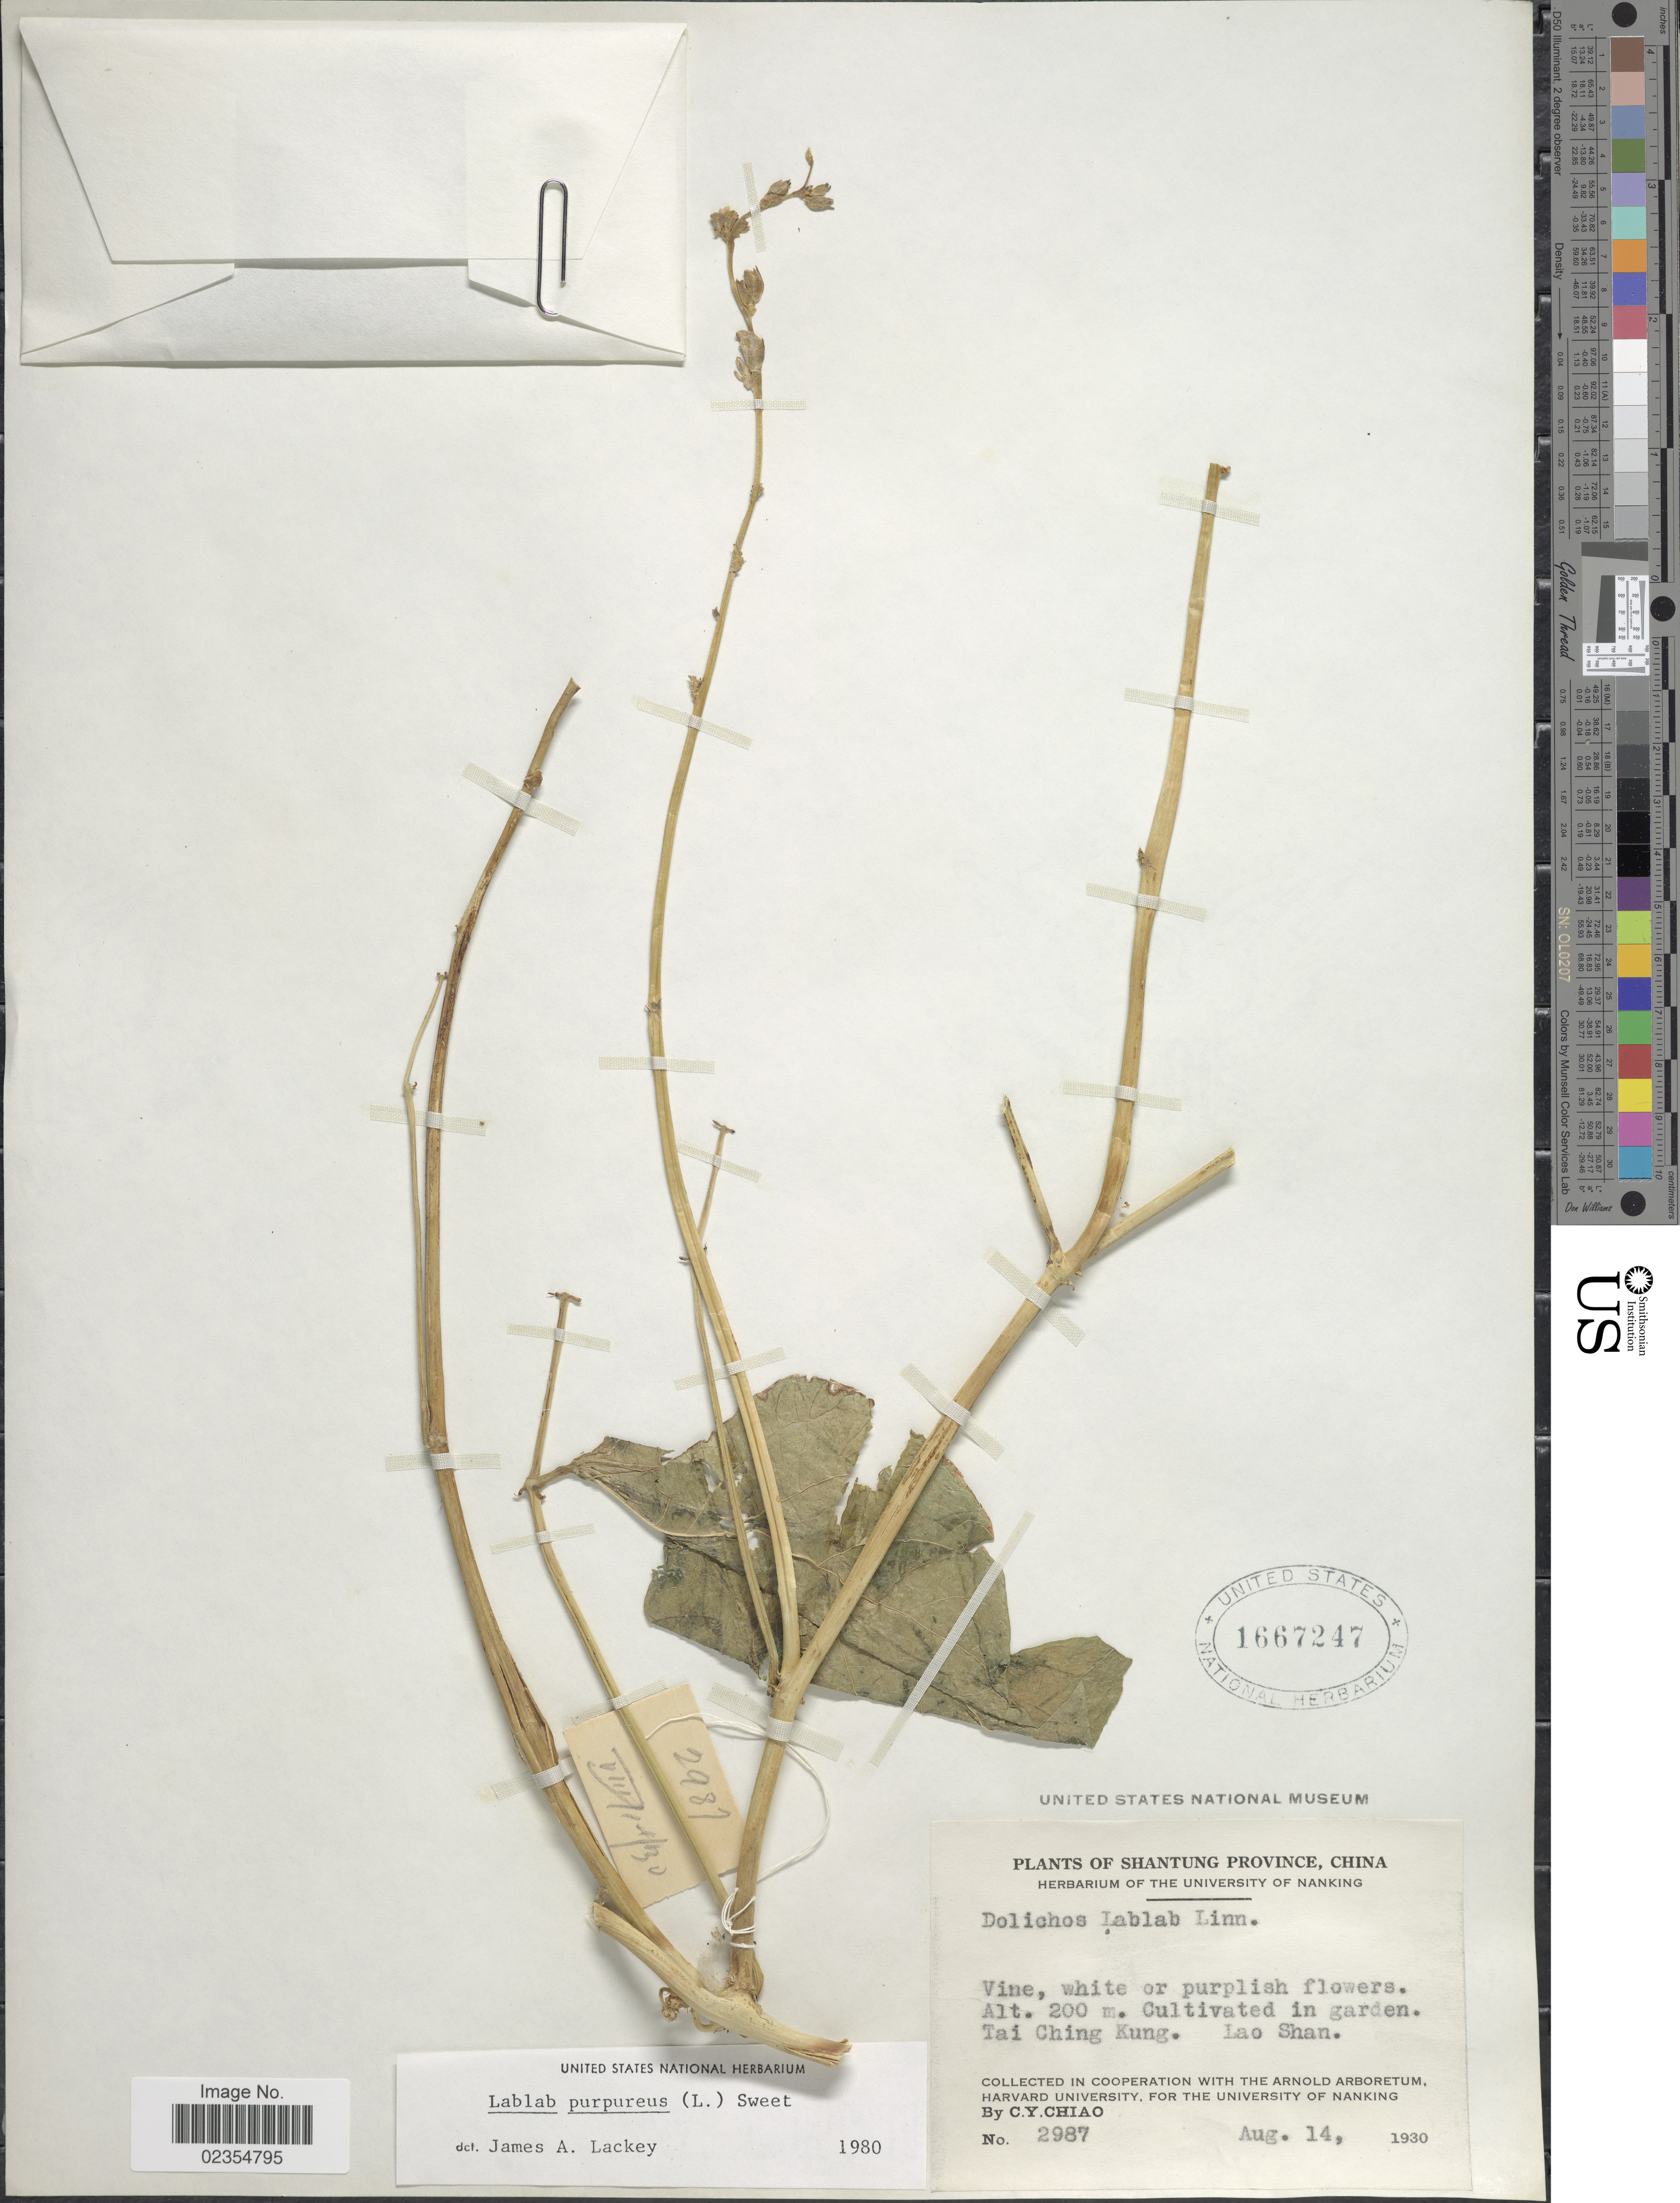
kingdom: Plantae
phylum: Tracheophyta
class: Magnoliopsida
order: Fabales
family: Fabaceae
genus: Lablab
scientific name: Lablab purpureus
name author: (L.) Sweet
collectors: C. Y. Chiao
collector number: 2987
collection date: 1930-08-14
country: China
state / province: Shandong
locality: Shantung Province, in garden, Tai Ching Kung, Lao Shan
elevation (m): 200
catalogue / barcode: US 1667247